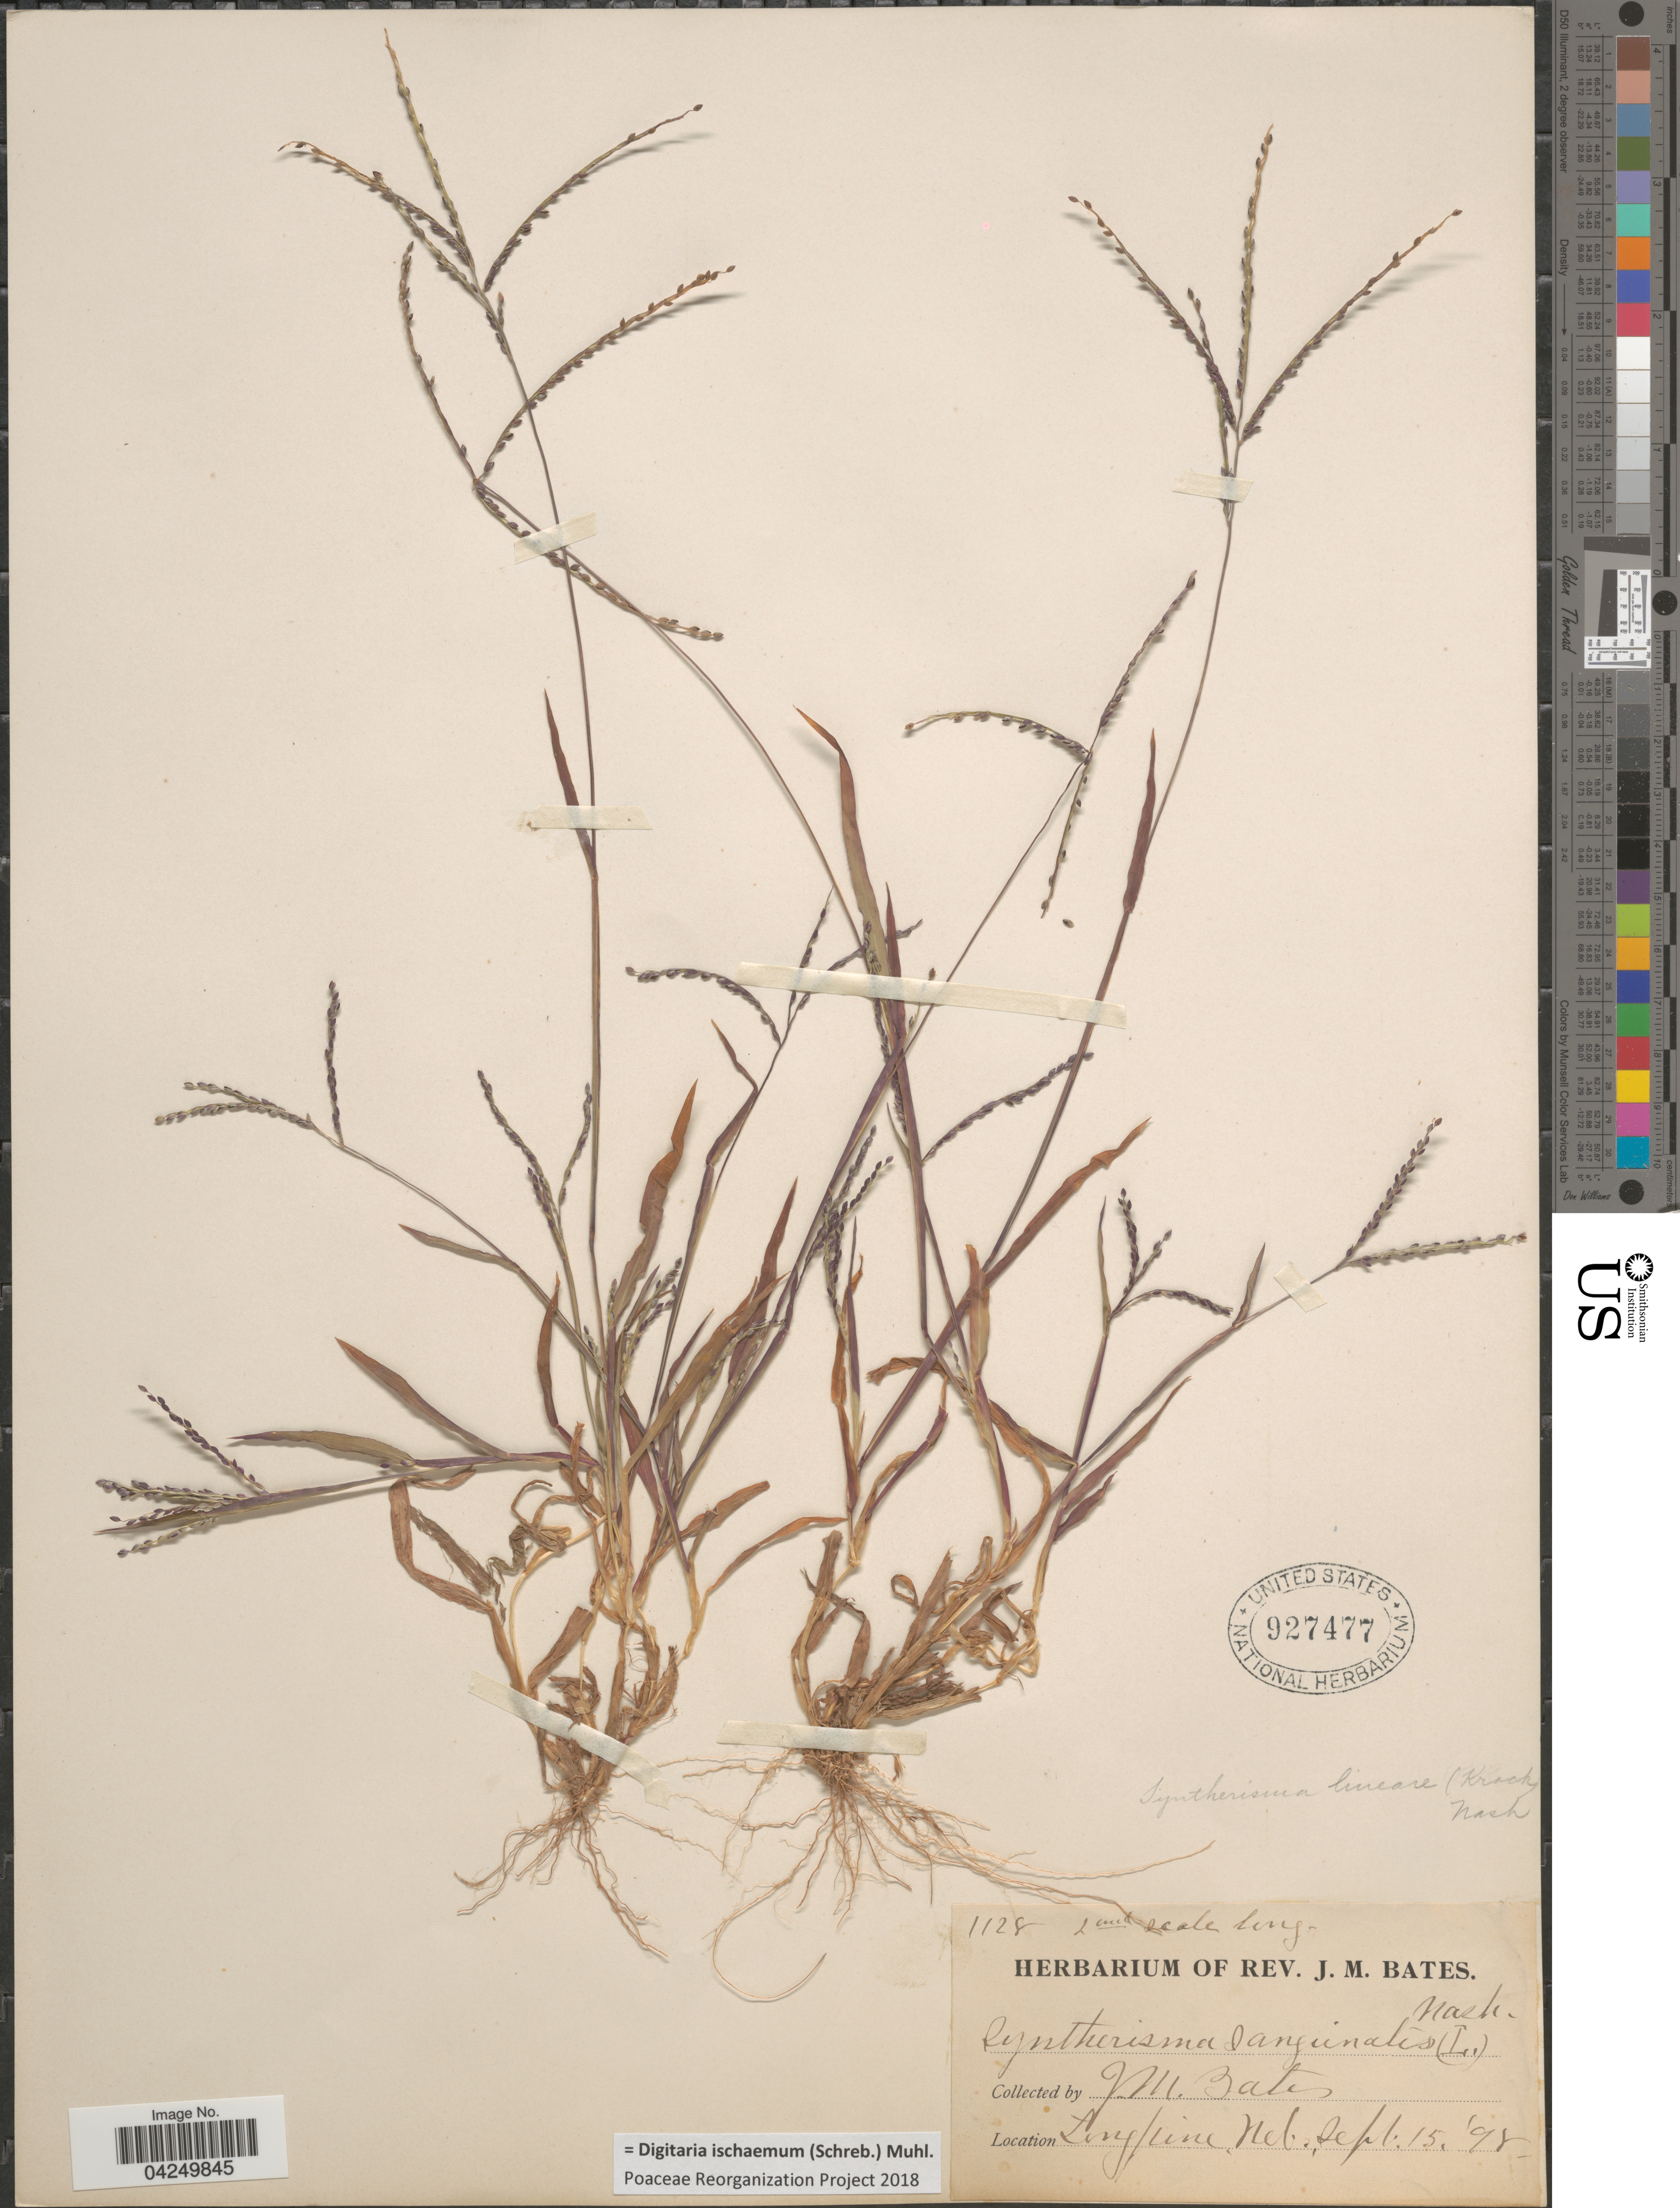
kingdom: Plantae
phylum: Tracheophyta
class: Liliopsida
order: Poales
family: Poaceae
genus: Digitaria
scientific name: Digitaria ischaemum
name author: (Schreber) Schreber ex Muhl.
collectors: J. Bates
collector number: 1128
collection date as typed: Transcribed d/m/y: 15/9/98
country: United States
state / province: Nebraska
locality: Longpine.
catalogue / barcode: US 927477